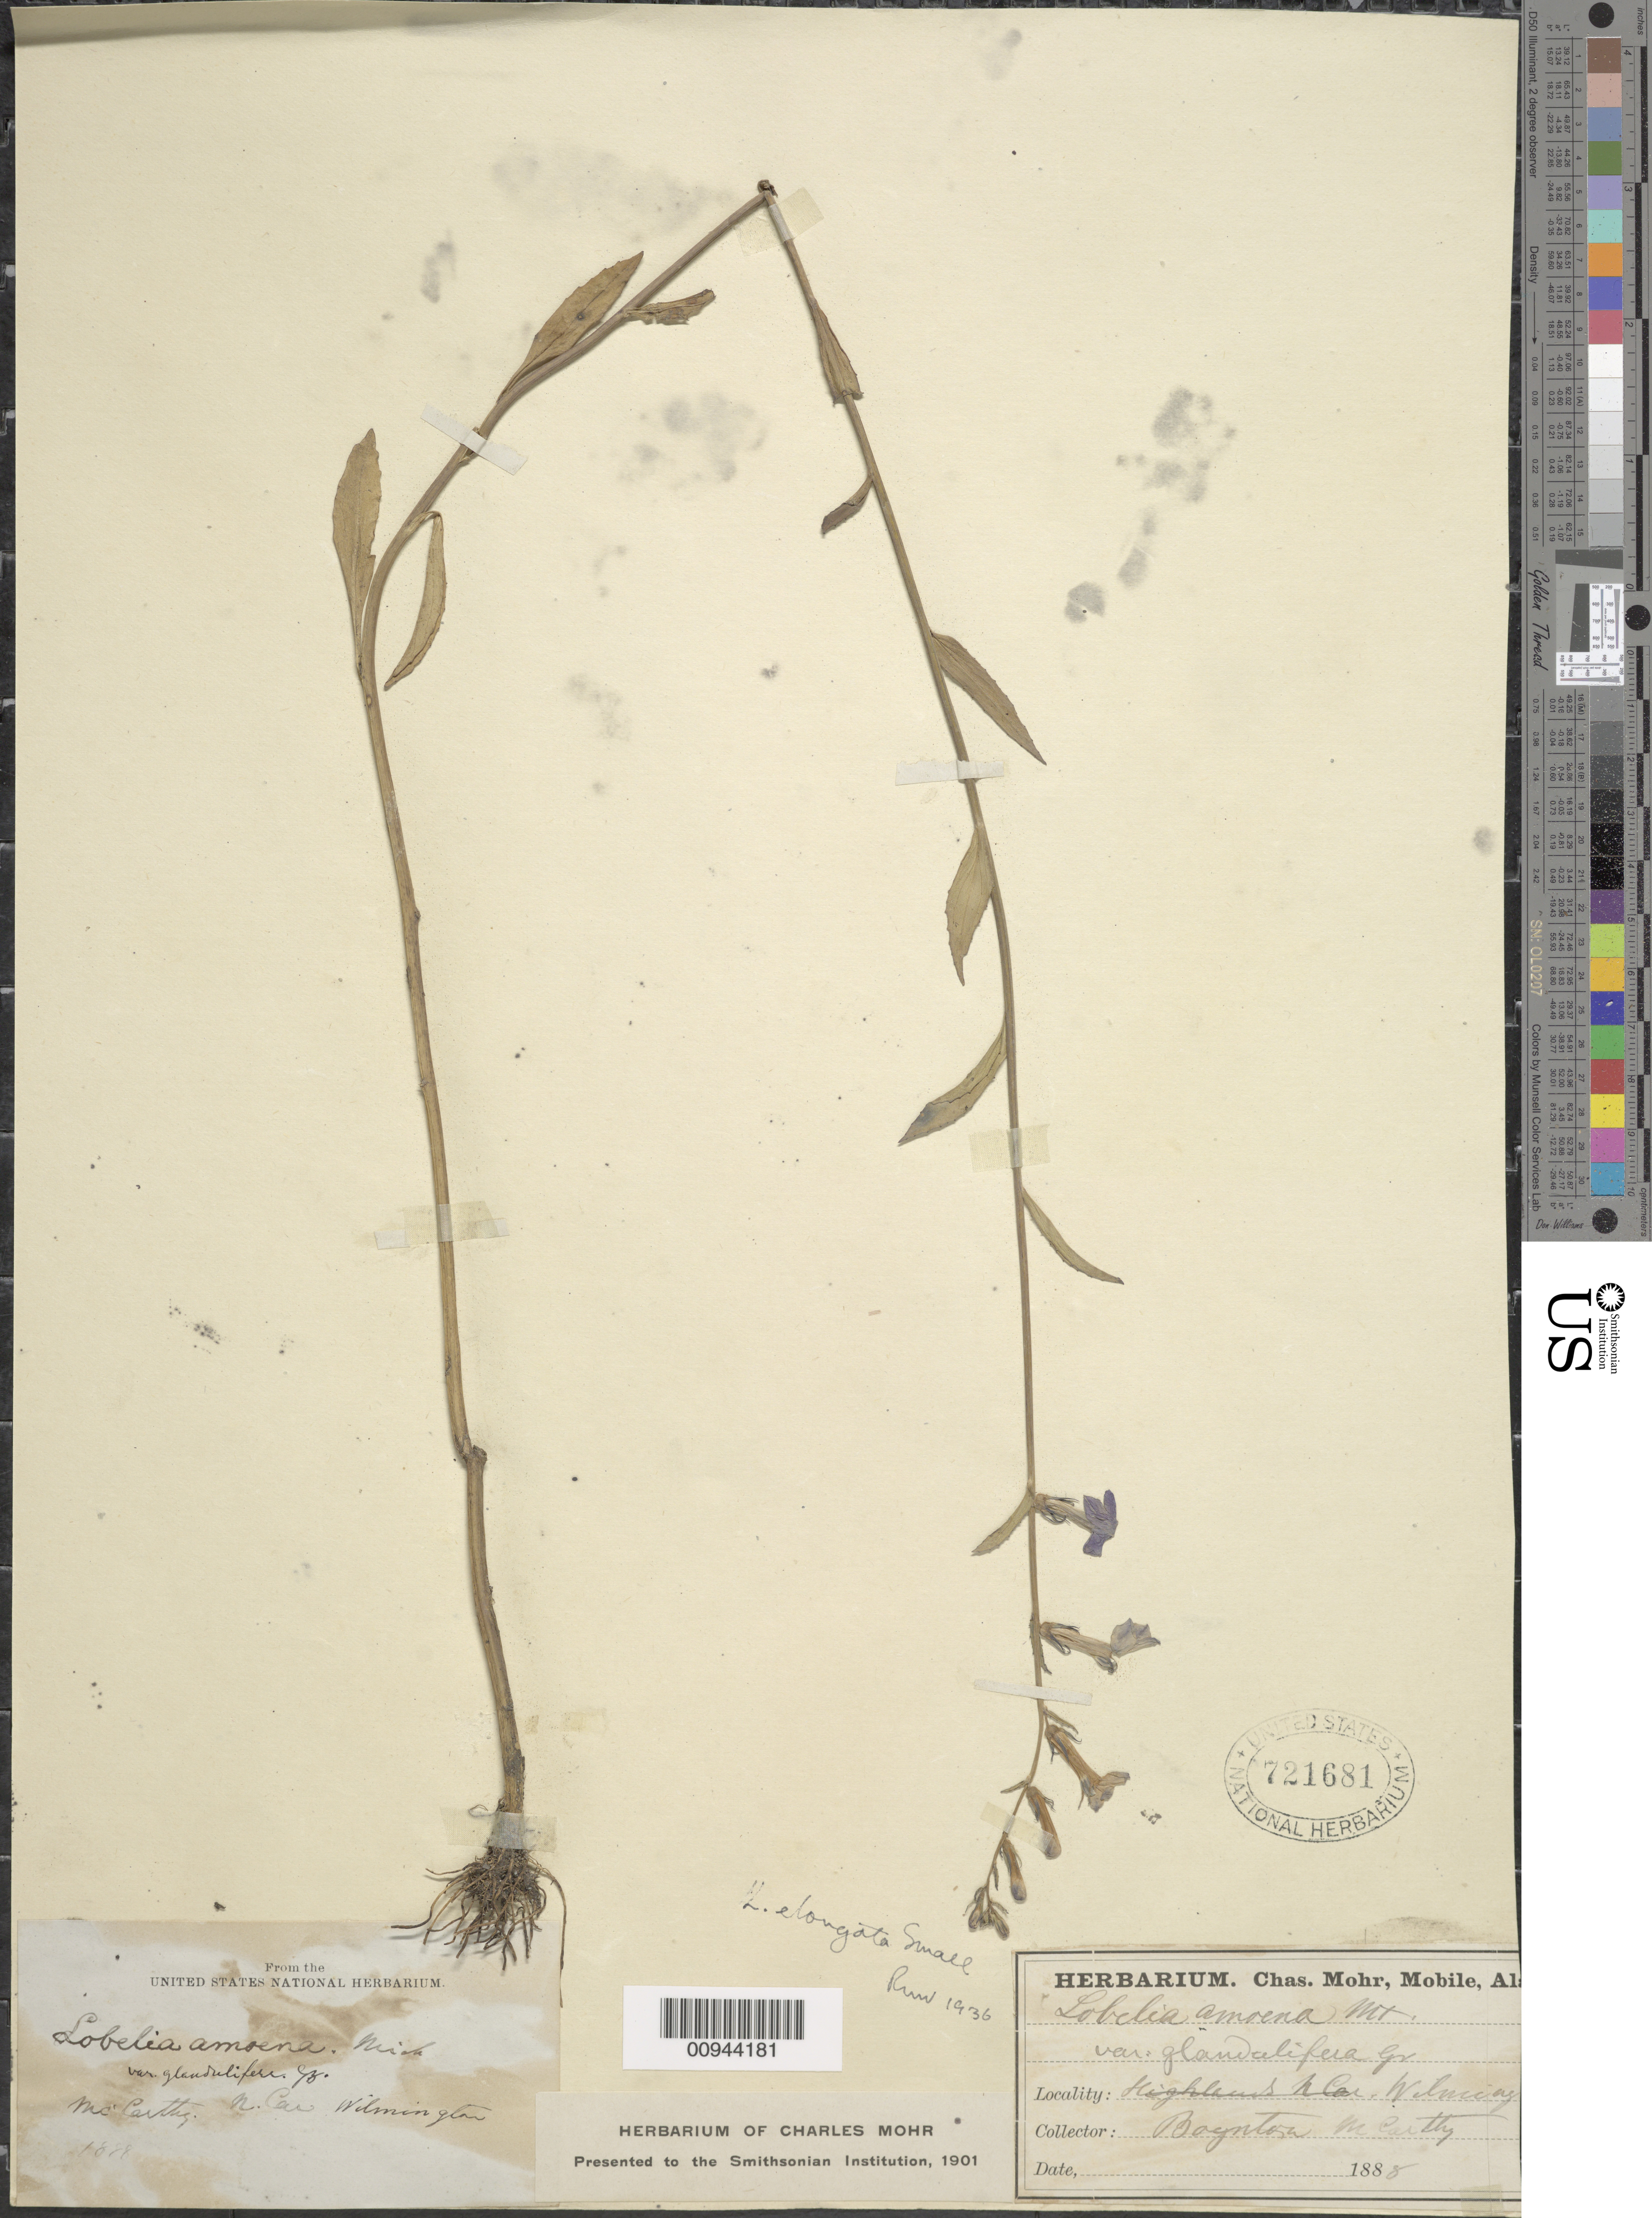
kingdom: Plantae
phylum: Tracheophyta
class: Magnoliopsida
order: Asterales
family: Campanulaceae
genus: Lobelia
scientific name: Lobelia elongata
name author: Small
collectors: G. McCarthy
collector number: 93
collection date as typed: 1888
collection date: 1888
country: United States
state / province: North Carolina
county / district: New Hanover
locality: Wilmington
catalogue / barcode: US 721681